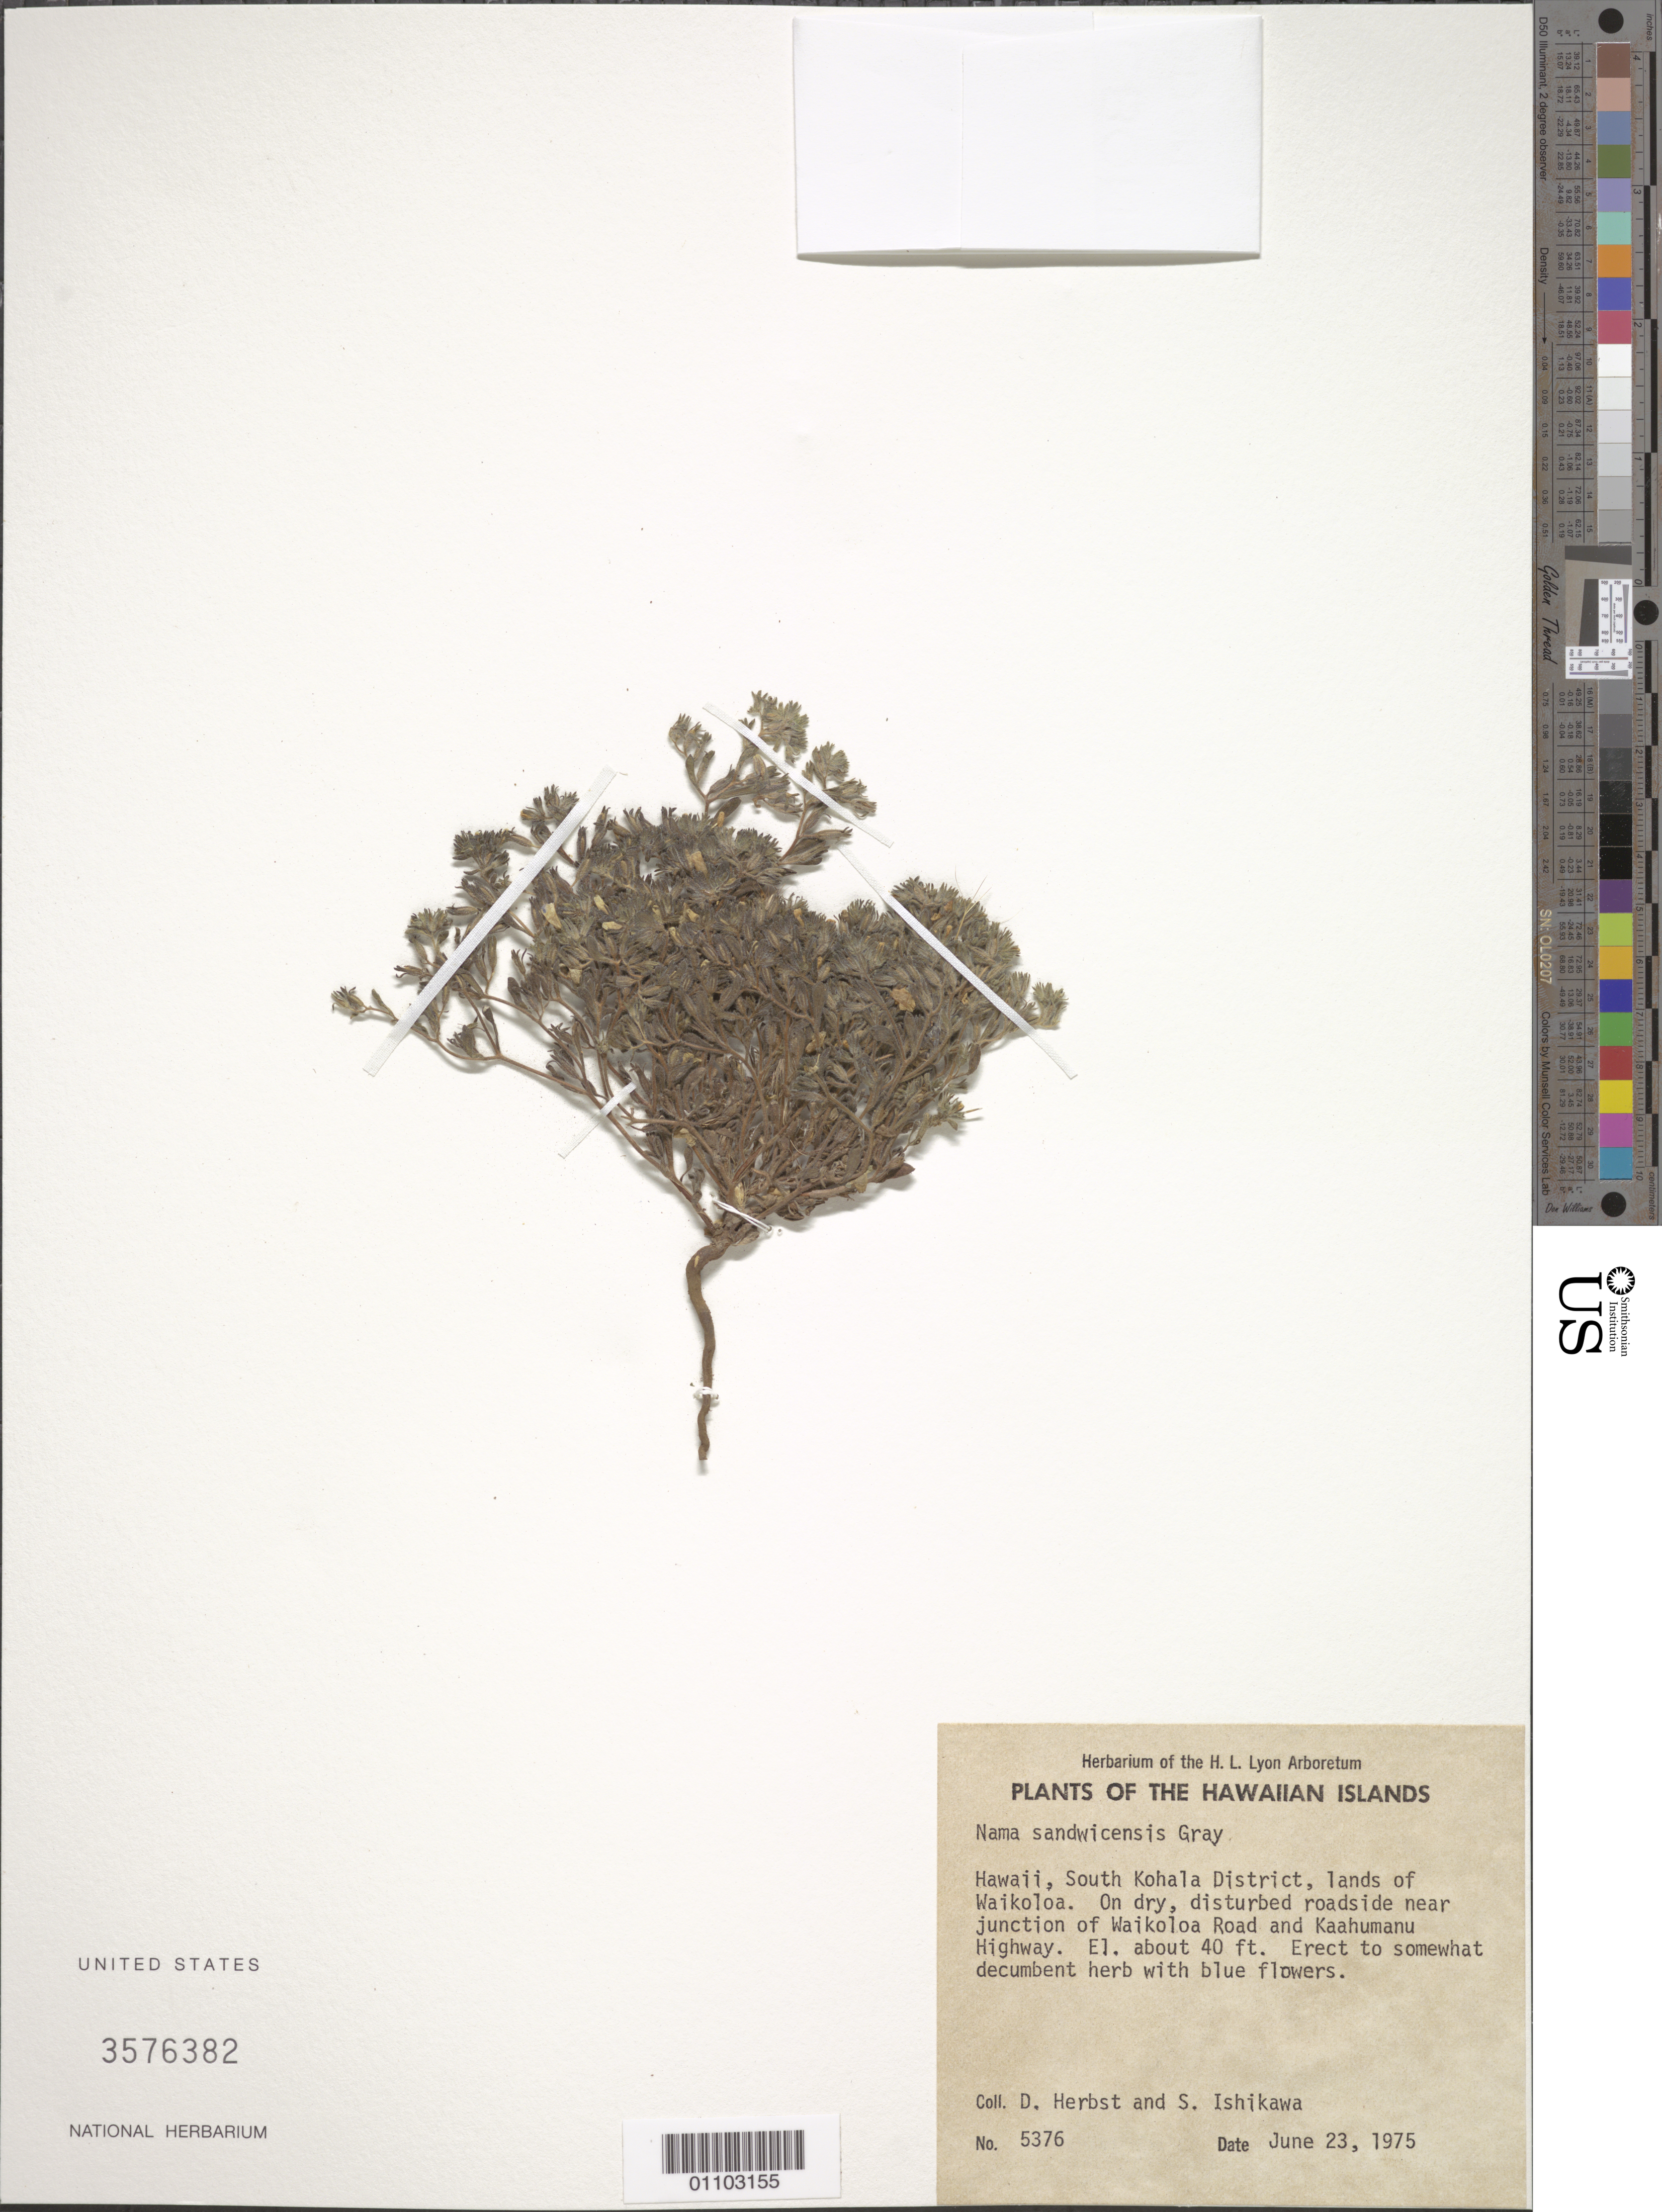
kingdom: Plantae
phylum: Tracheophyta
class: Magnoliopsida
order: Boraginales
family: Namaceae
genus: Nama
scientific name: Nama sandwicensis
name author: A. Gray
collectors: D. Herbst & S. Ishikawa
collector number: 5376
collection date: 1975-06-23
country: United States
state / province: Hawaii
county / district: Hawaii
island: Hawaii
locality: South Kohala District, lands of Waikoloa, roadside near junction on Waikola Road and Kaahumanu Highway.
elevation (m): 12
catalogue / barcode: US 3576382